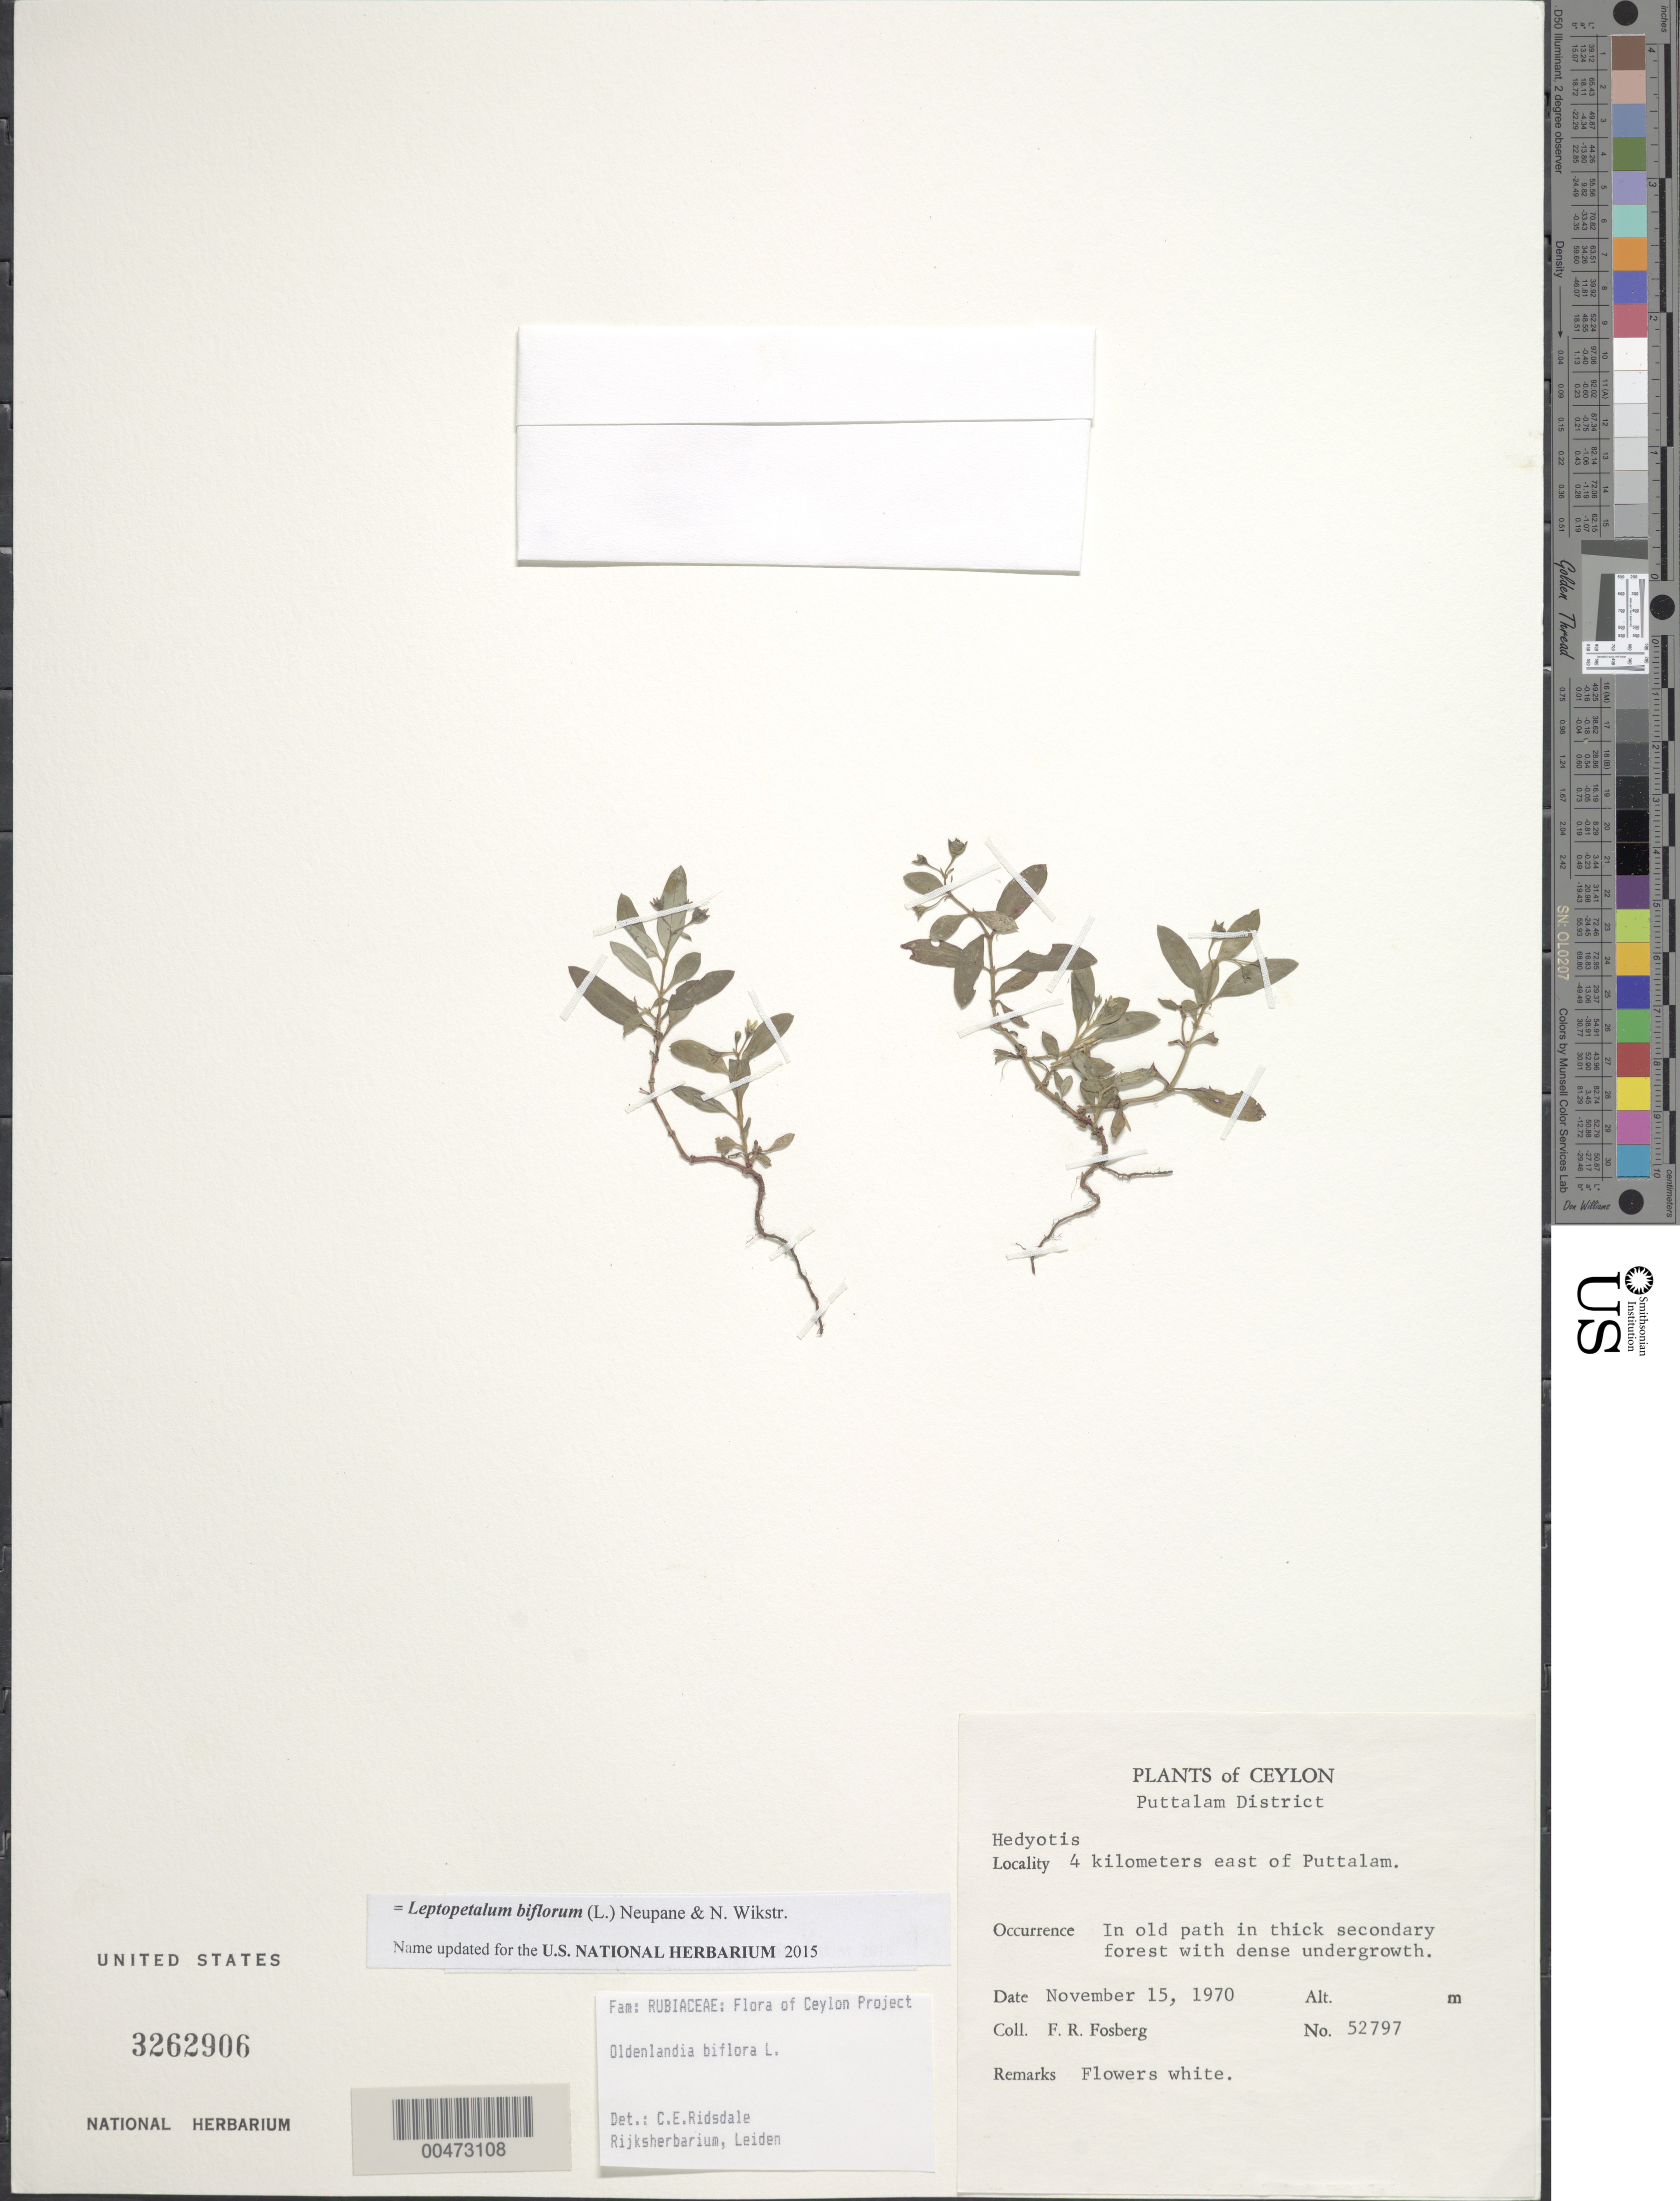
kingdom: Plantae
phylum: Tracheophyta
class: Magnoliopsida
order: Gentianales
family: Rubiaceae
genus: Leptopetalum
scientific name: Leptopetalum biflorum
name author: (L.) Neupane & N. Wikstr.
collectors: F. R. Fosberg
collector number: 52797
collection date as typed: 15 Nov 1970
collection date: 1970-11-15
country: Sri Lanka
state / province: North Western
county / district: Puttalam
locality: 4 km E of Puttalam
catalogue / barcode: US 3262906